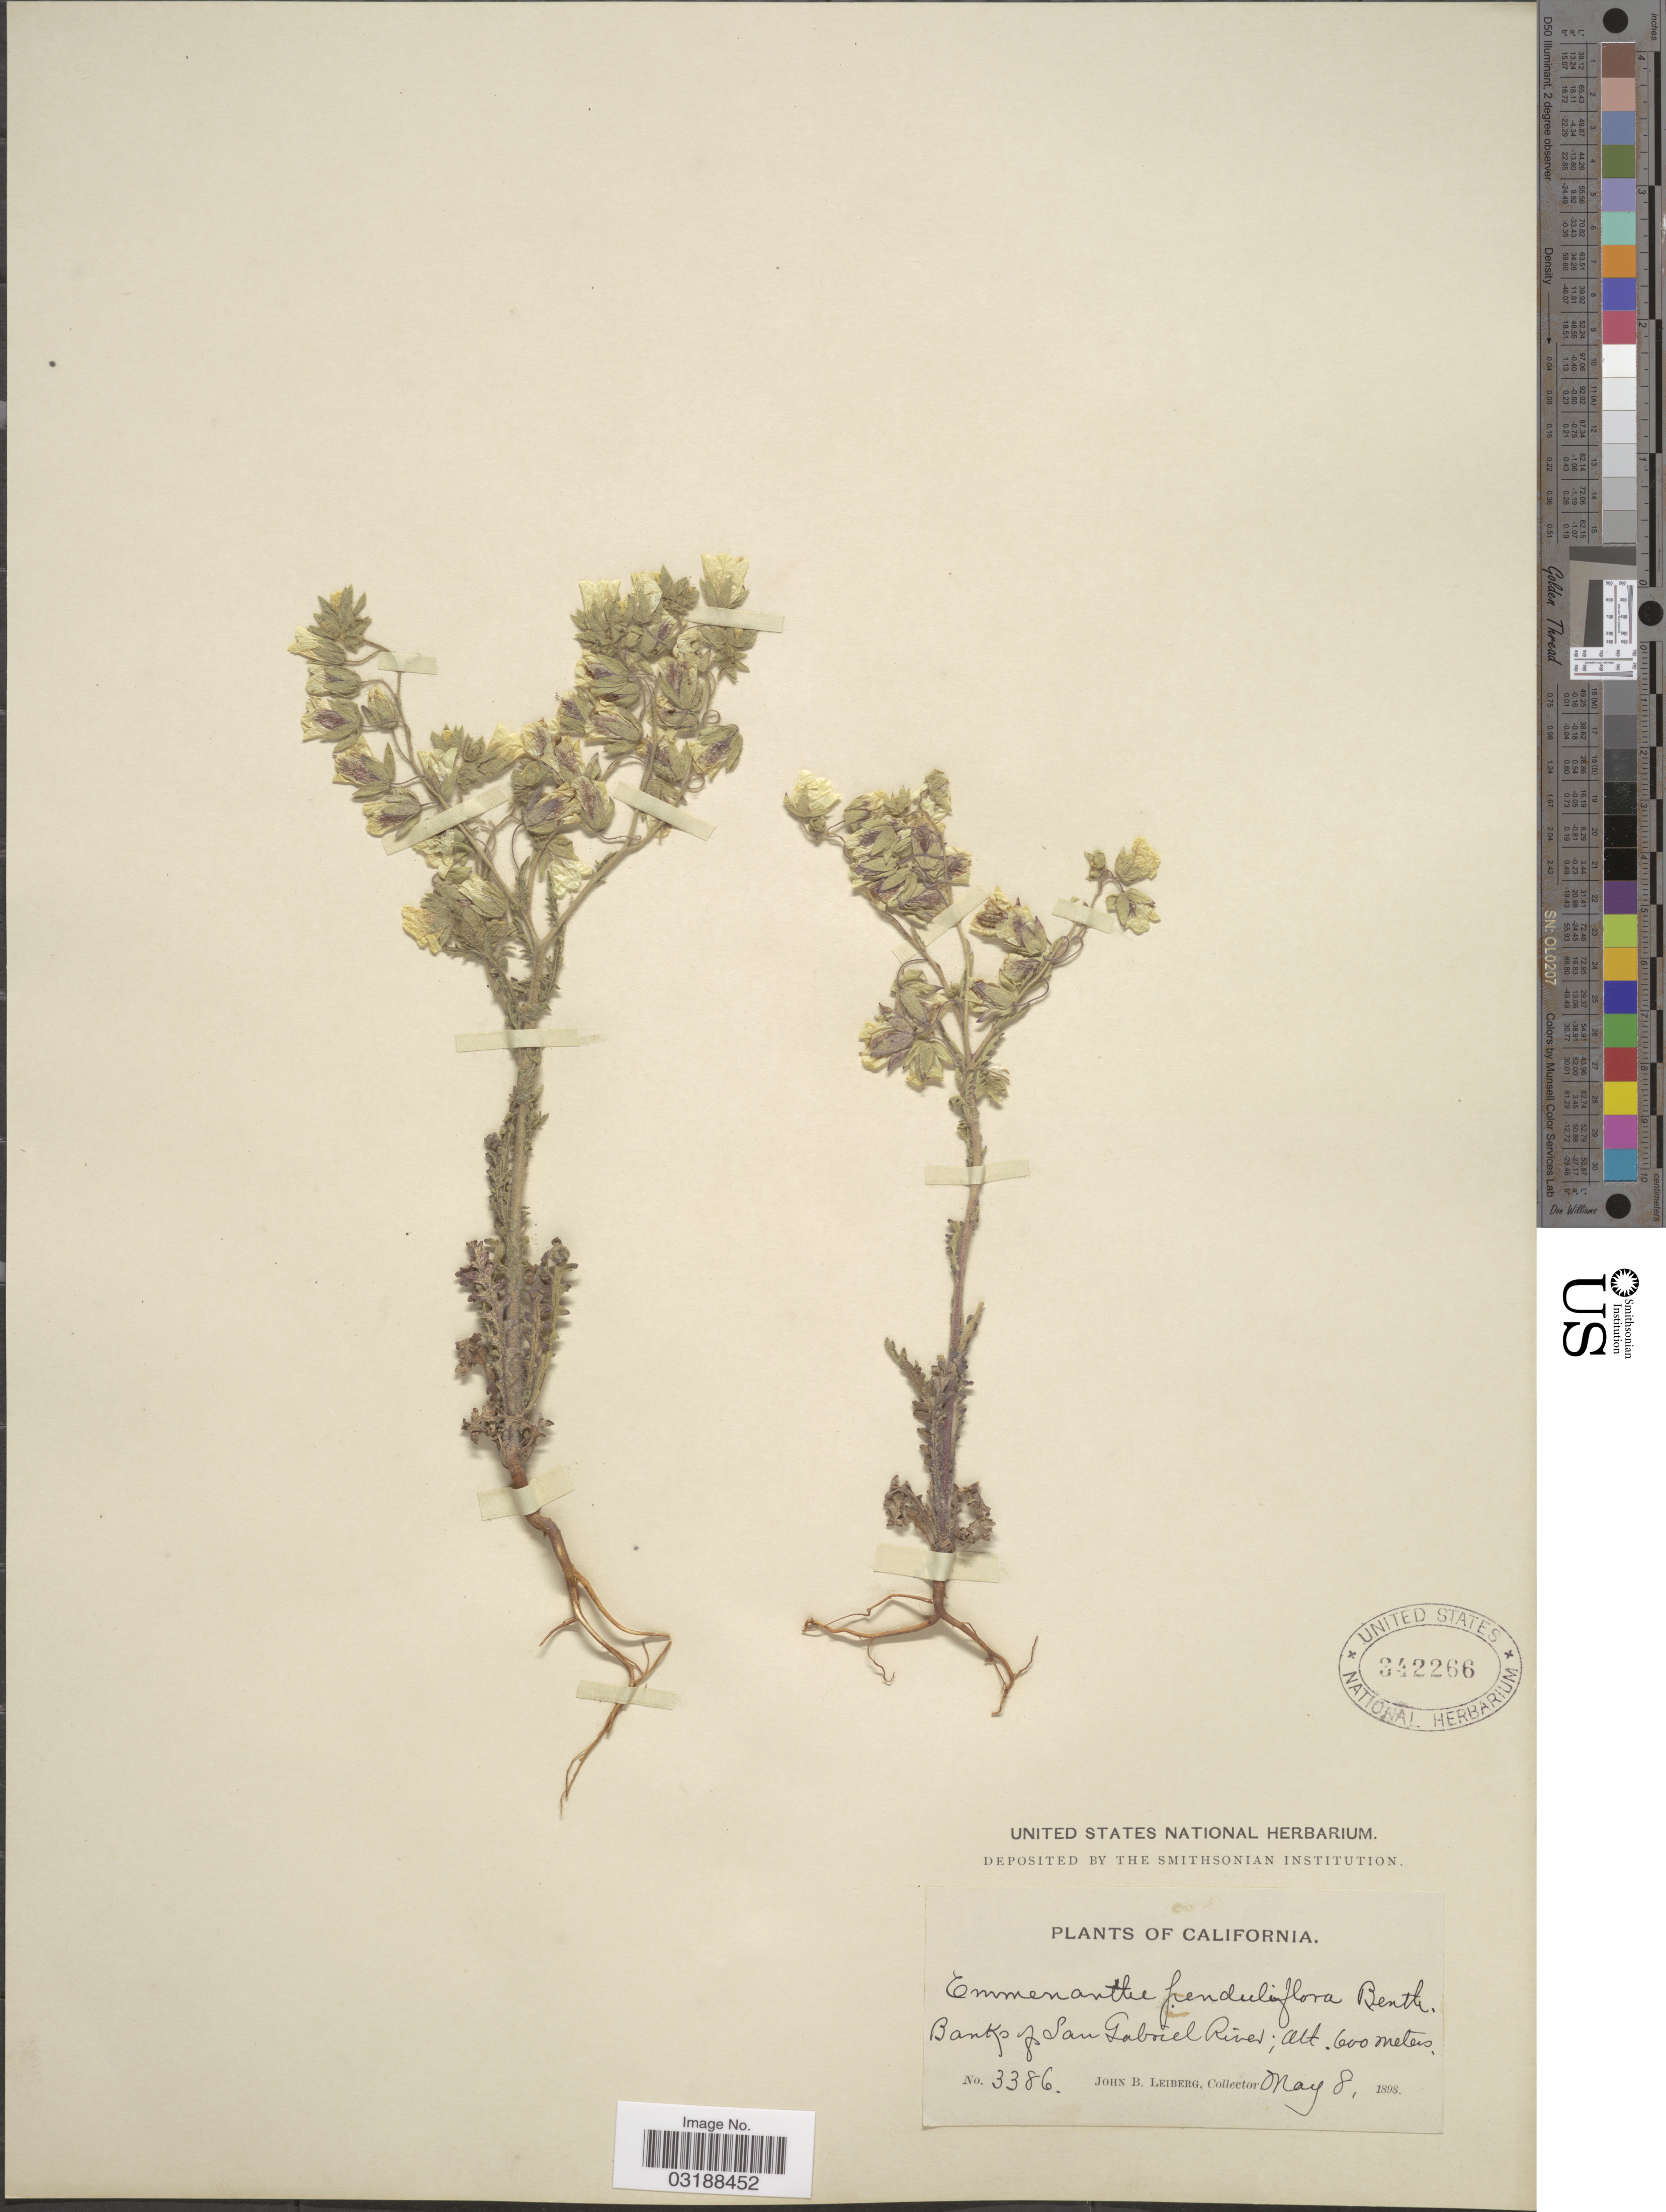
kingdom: Plantae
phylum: Tracheophyta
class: Magnoliopsida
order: Boraginales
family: Hydrophyllaceae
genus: Emmenanthe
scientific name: Emmenanthe penduliflora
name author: Benth.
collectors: J. B. Leiberg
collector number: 3386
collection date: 1898-05-08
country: United States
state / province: California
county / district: Los Angeles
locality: Banks of San Gabriel River.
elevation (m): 600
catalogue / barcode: US 342266